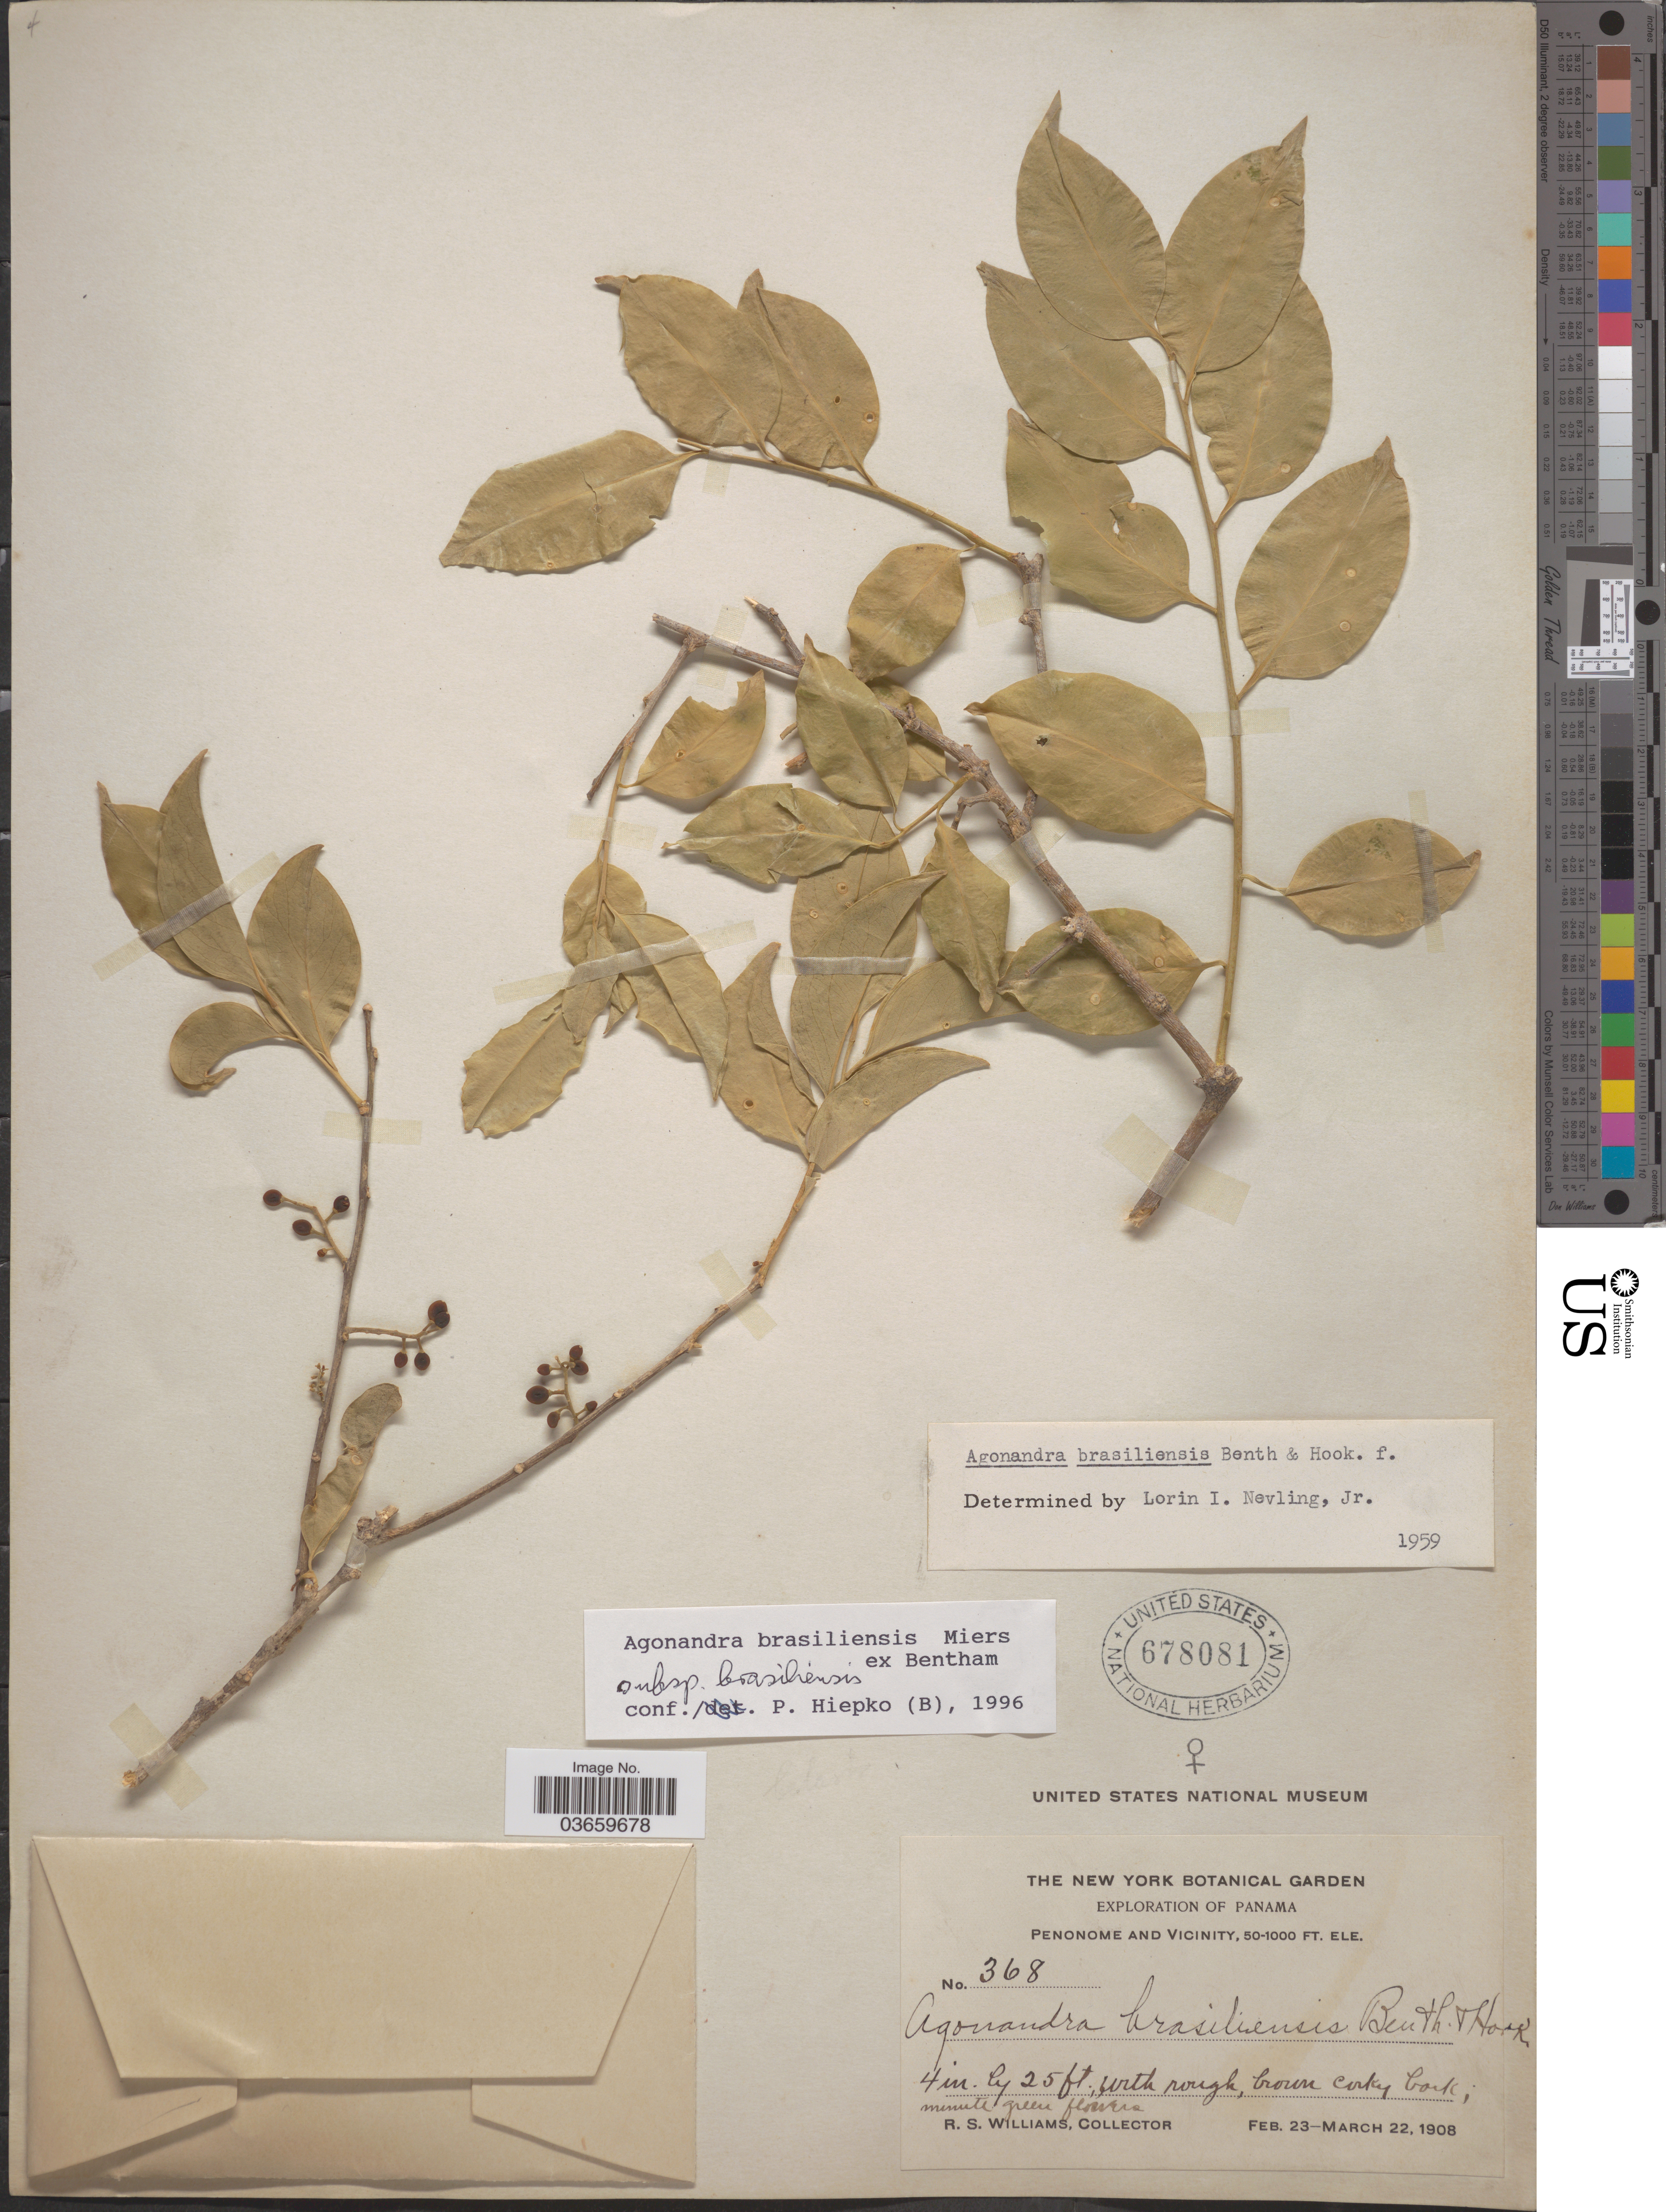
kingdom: Plantae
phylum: Tracheophyta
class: Magnoliopsida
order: Santalales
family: Opiliaceae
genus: Agonandra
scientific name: Agonandra brasiliensis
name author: Benth. & Hook. f.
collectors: R. S. Williams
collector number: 368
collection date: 1908-02-23/1908-03-22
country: Panama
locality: Penonome and Vicinity.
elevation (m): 15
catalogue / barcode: US 678081